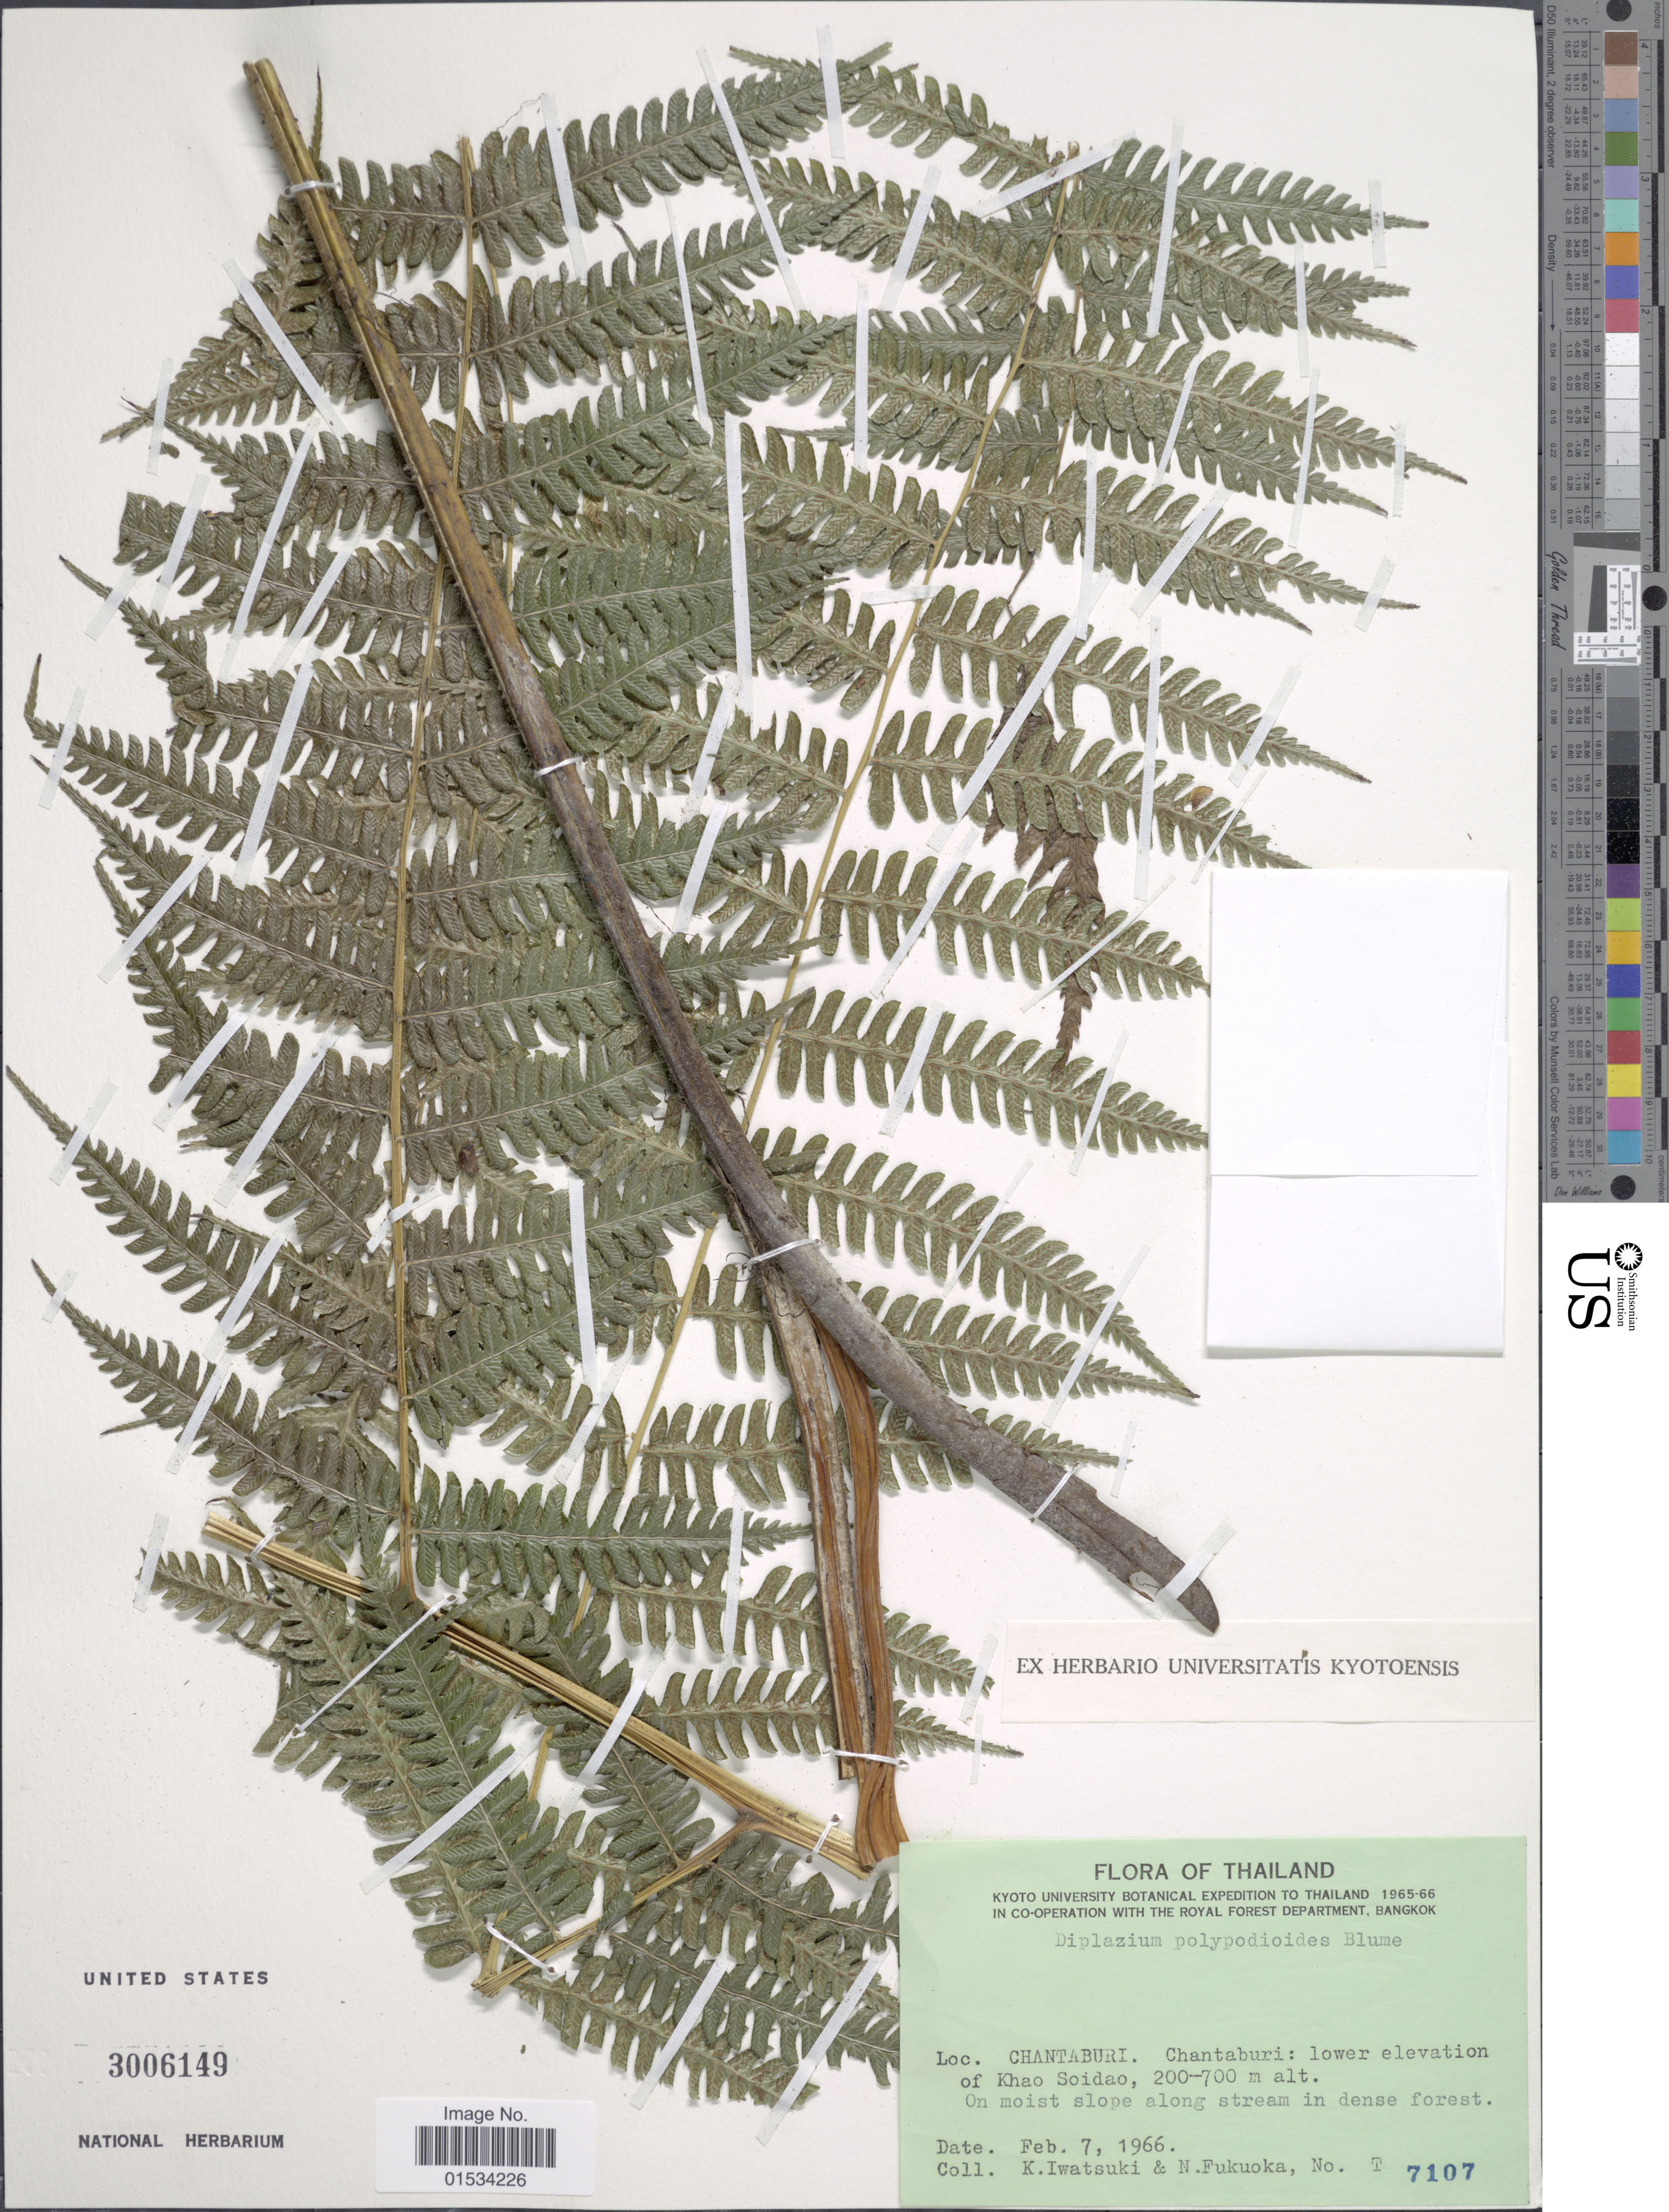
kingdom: Plantae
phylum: Tracheophyta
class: Polypodiopsida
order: Polypodiales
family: Athyriaceae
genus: Diplazium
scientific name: Diplazium polypodioides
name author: Blume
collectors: K. Iwatsuki & N. Fukuoka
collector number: T 7107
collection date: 1966-02-07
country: Thailand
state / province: Chanthaburi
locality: Chantaburi, Khai Siodao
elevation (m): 200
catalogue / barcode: US 3006149